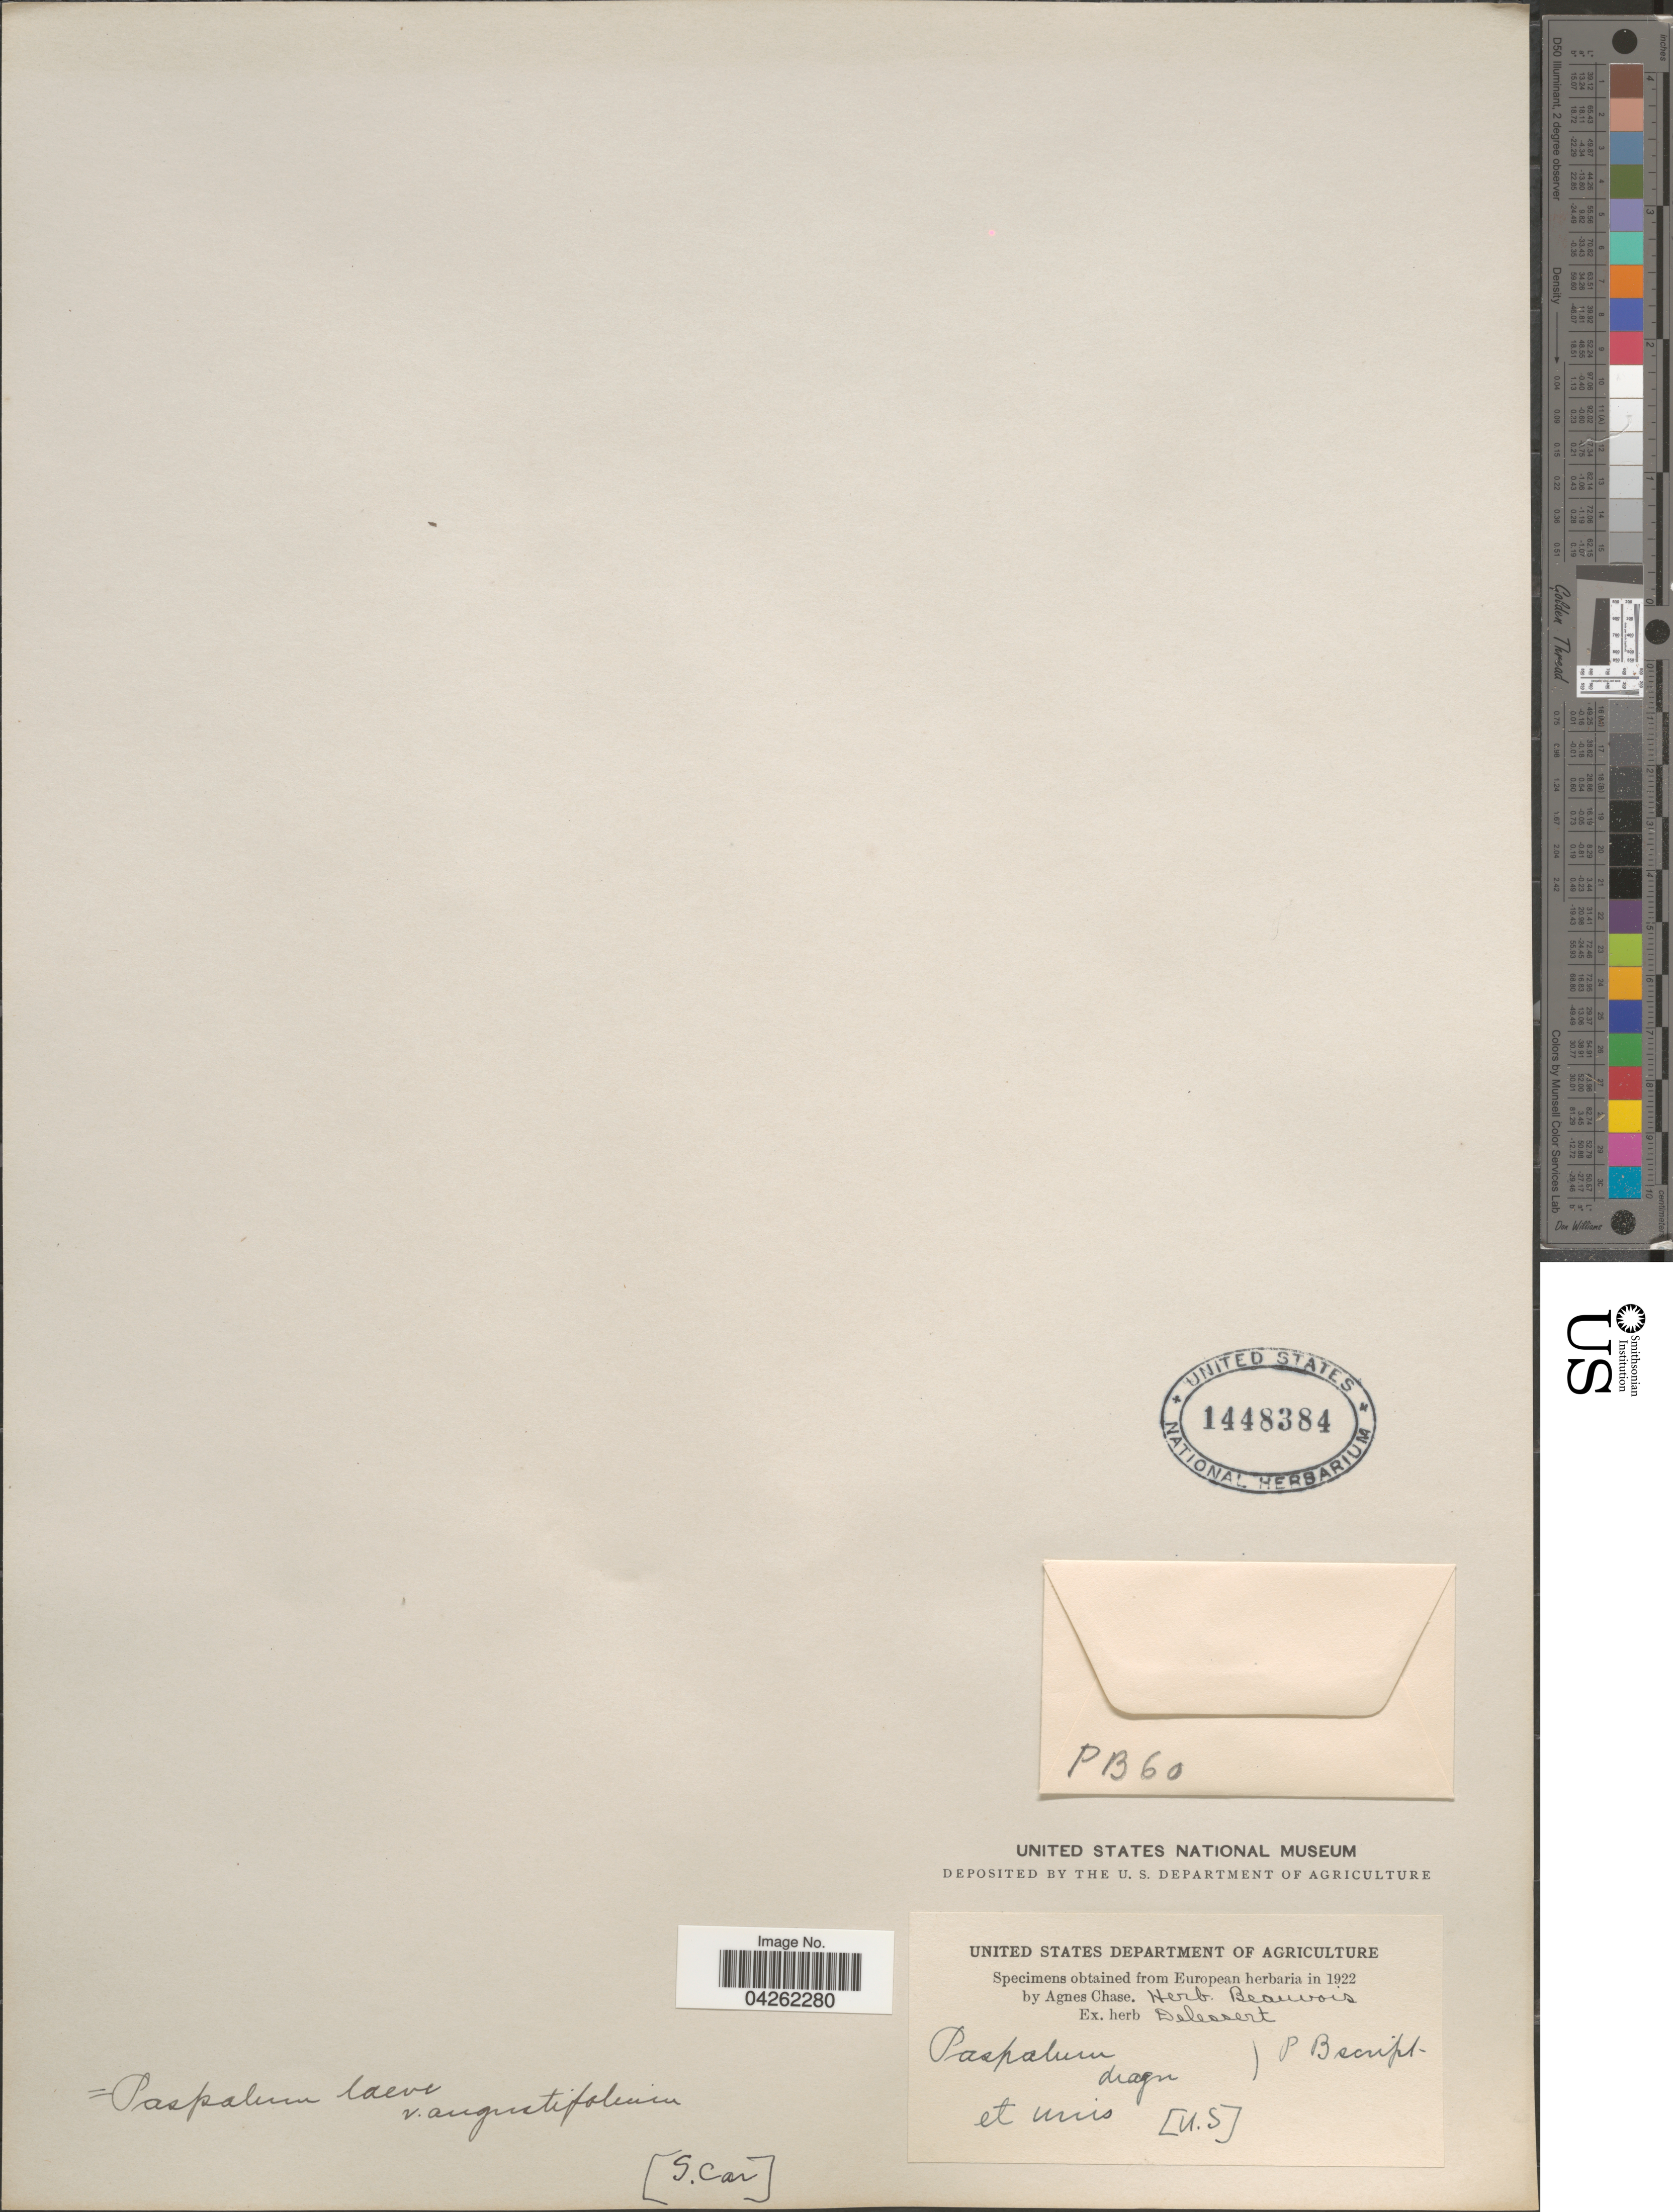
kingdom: Plantae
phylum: Tracheophyta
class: Liliopsida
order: Poales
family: Poaceae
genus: Paspalum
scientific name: Paspalum laeve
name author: Michx.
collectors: ex herb. Delessert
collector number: PB60?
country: United States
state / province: South Carolina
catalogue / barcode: US 1448384